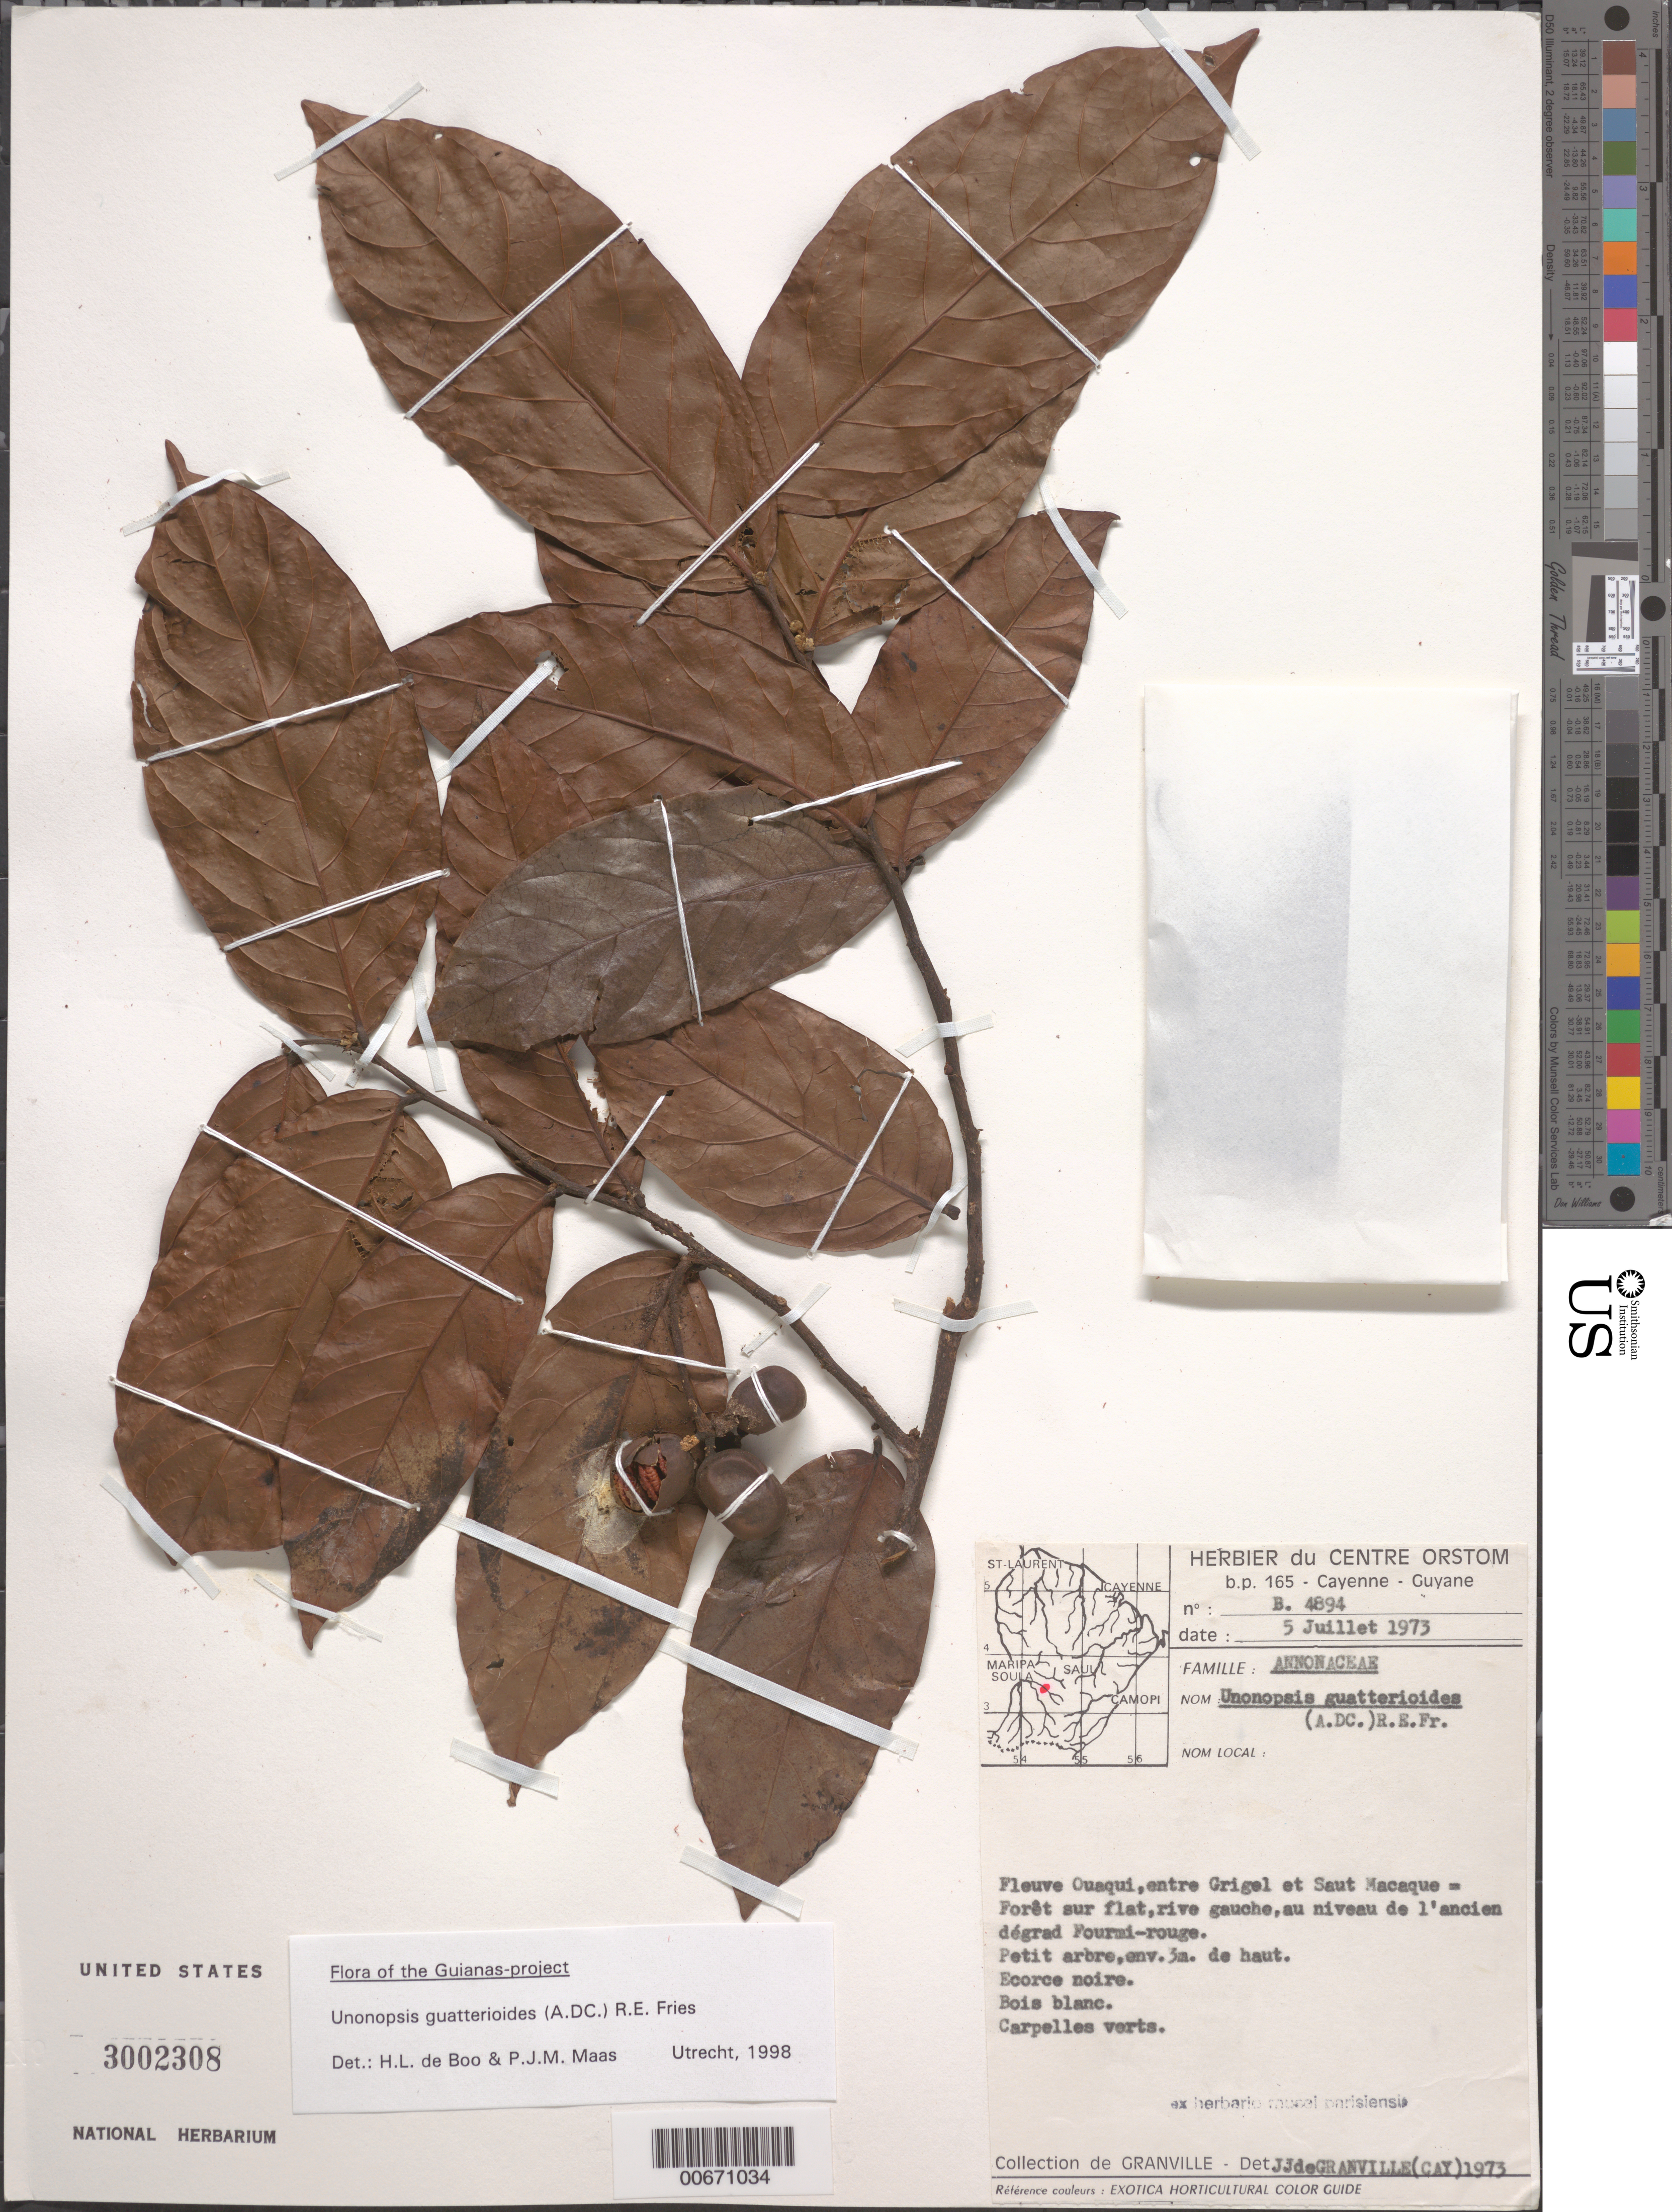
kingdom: Plantae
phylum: Tracheophyta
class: Magnoliopsida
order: Magnoliales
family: Annonaceae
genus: Unonopsis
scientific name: Unonopsis guatterioides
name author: (A. DC.) R.E. Fr.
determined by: de Boo, H. L.; Maas, P. J.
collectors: J.-J. de Granville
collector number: B 4894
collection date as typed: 5-Jul-73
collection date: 1973-07-05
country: French Guiana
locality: Fleuve Ouaqui, entre Grigel et Saut Macaque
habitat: Forêt sur flat, rive gauche au niveau de l'ancien dégrad Fourmi rouge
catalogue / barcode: US 3002308